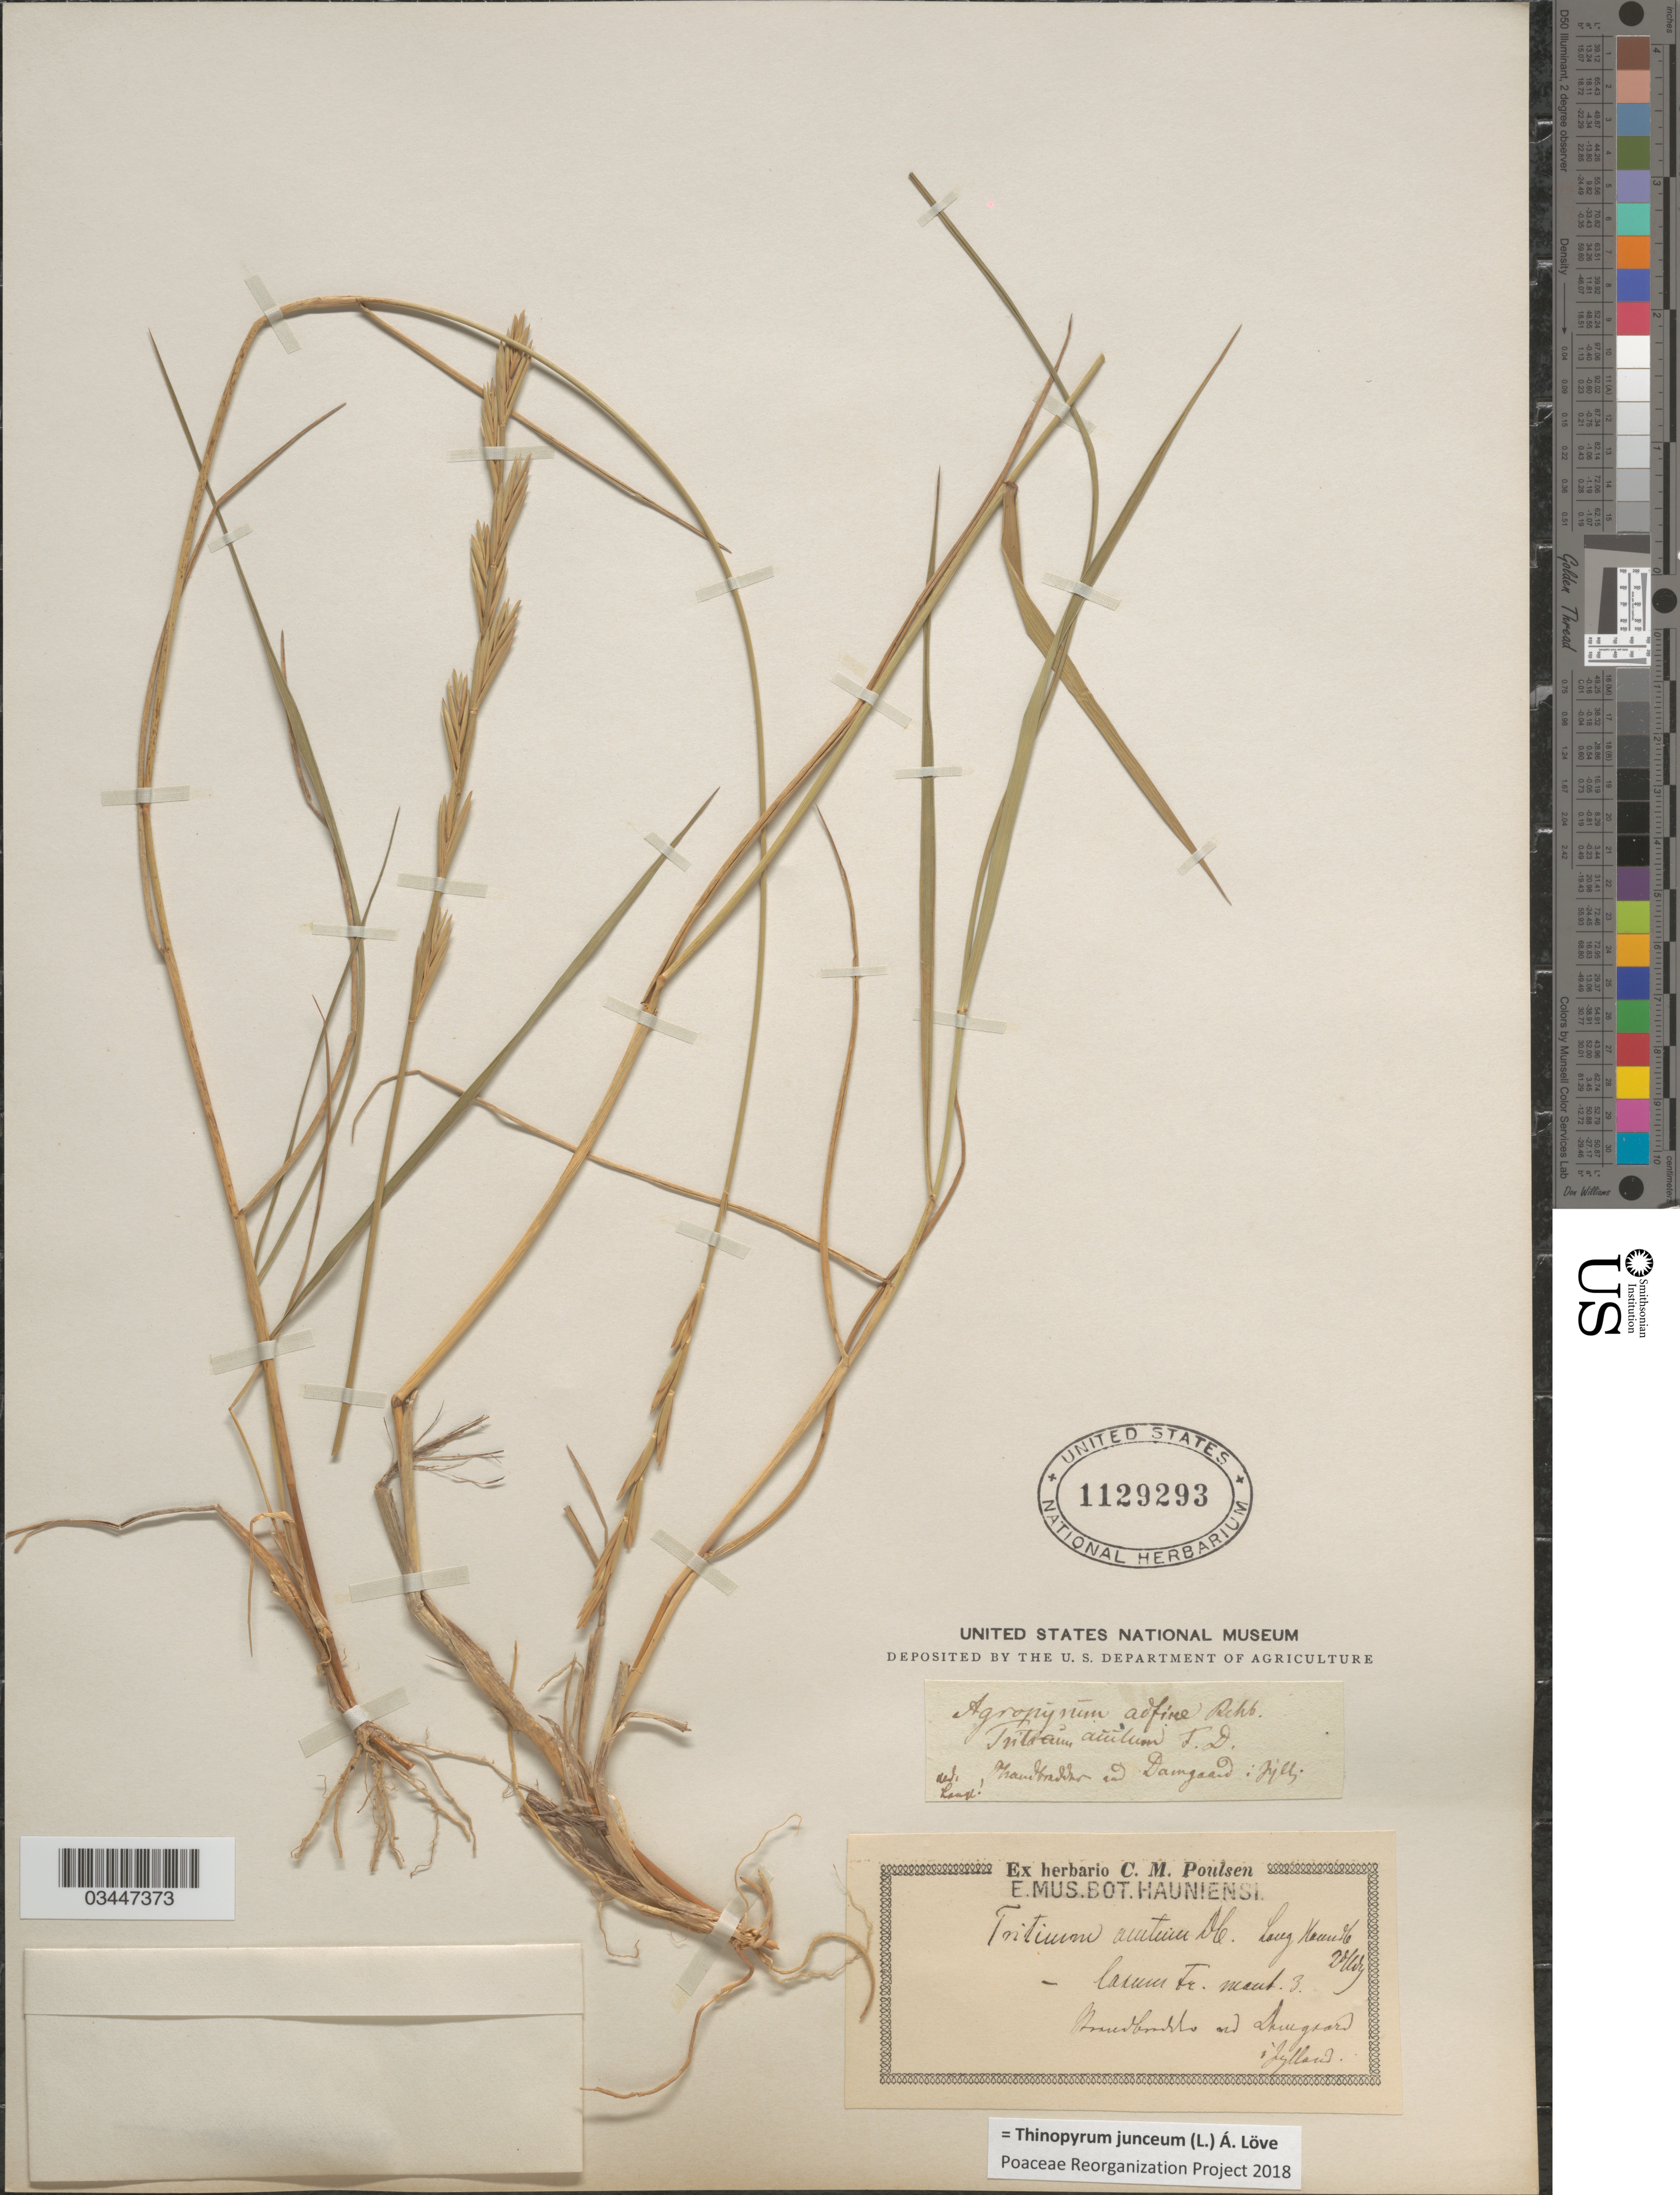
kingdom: Plantae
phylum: Tracheophyta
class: Liliopsida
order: Poales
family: Poaceae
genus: Thinopyrum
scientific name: Thinopyrum junceum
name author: (L.) Á. Löve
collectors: ex herb. C. M. Poulsen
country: Denmark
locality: Zamgradhr ad Damgaard: Jylland.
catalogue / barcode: US 1129293